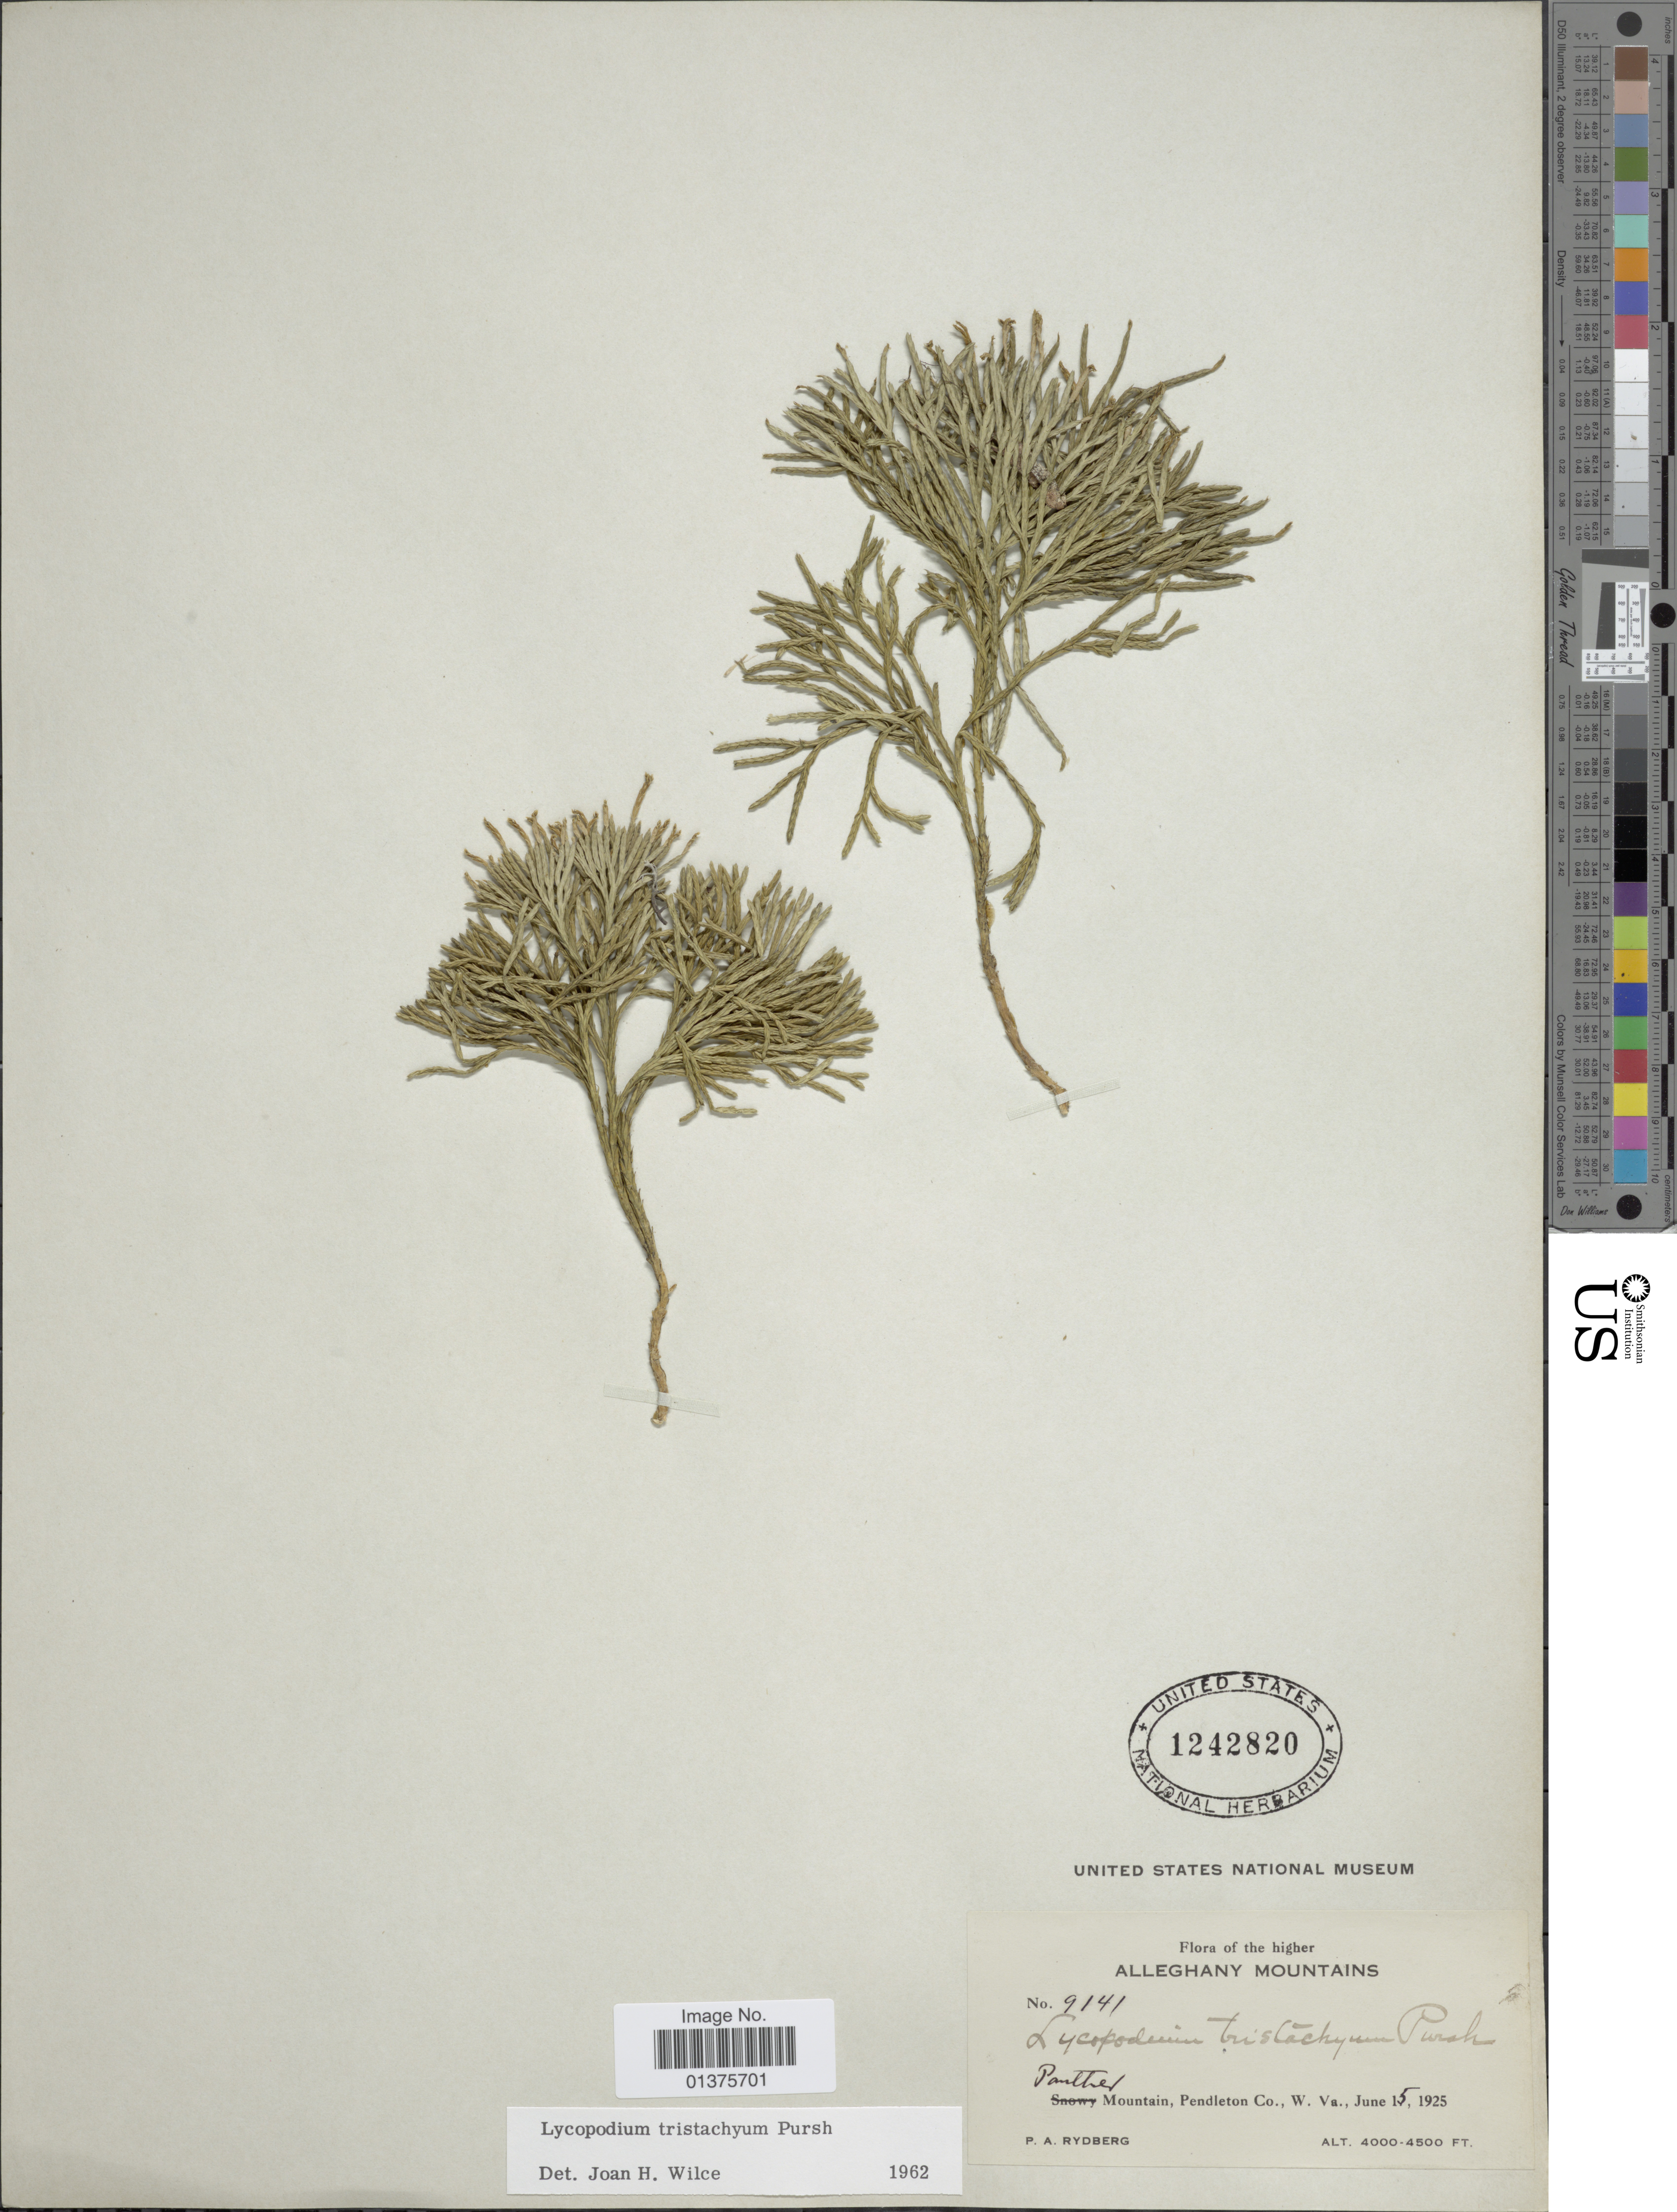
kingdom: Plantae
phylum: Tracheophyta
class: Lycopodiopsida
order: Lycopodiales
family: Lycopodiaceae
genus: Diphasiastrum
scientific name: Diphasiastrum tristachyum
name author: (Pursh) Holub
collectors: P. A. Rydberg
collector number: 9141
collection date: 1925-06-15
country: United States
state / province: West Virginia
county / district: Pendleton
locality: Alleghany Mountains, Panther Mountain, Pendleton Co.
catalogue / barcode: US 1242820